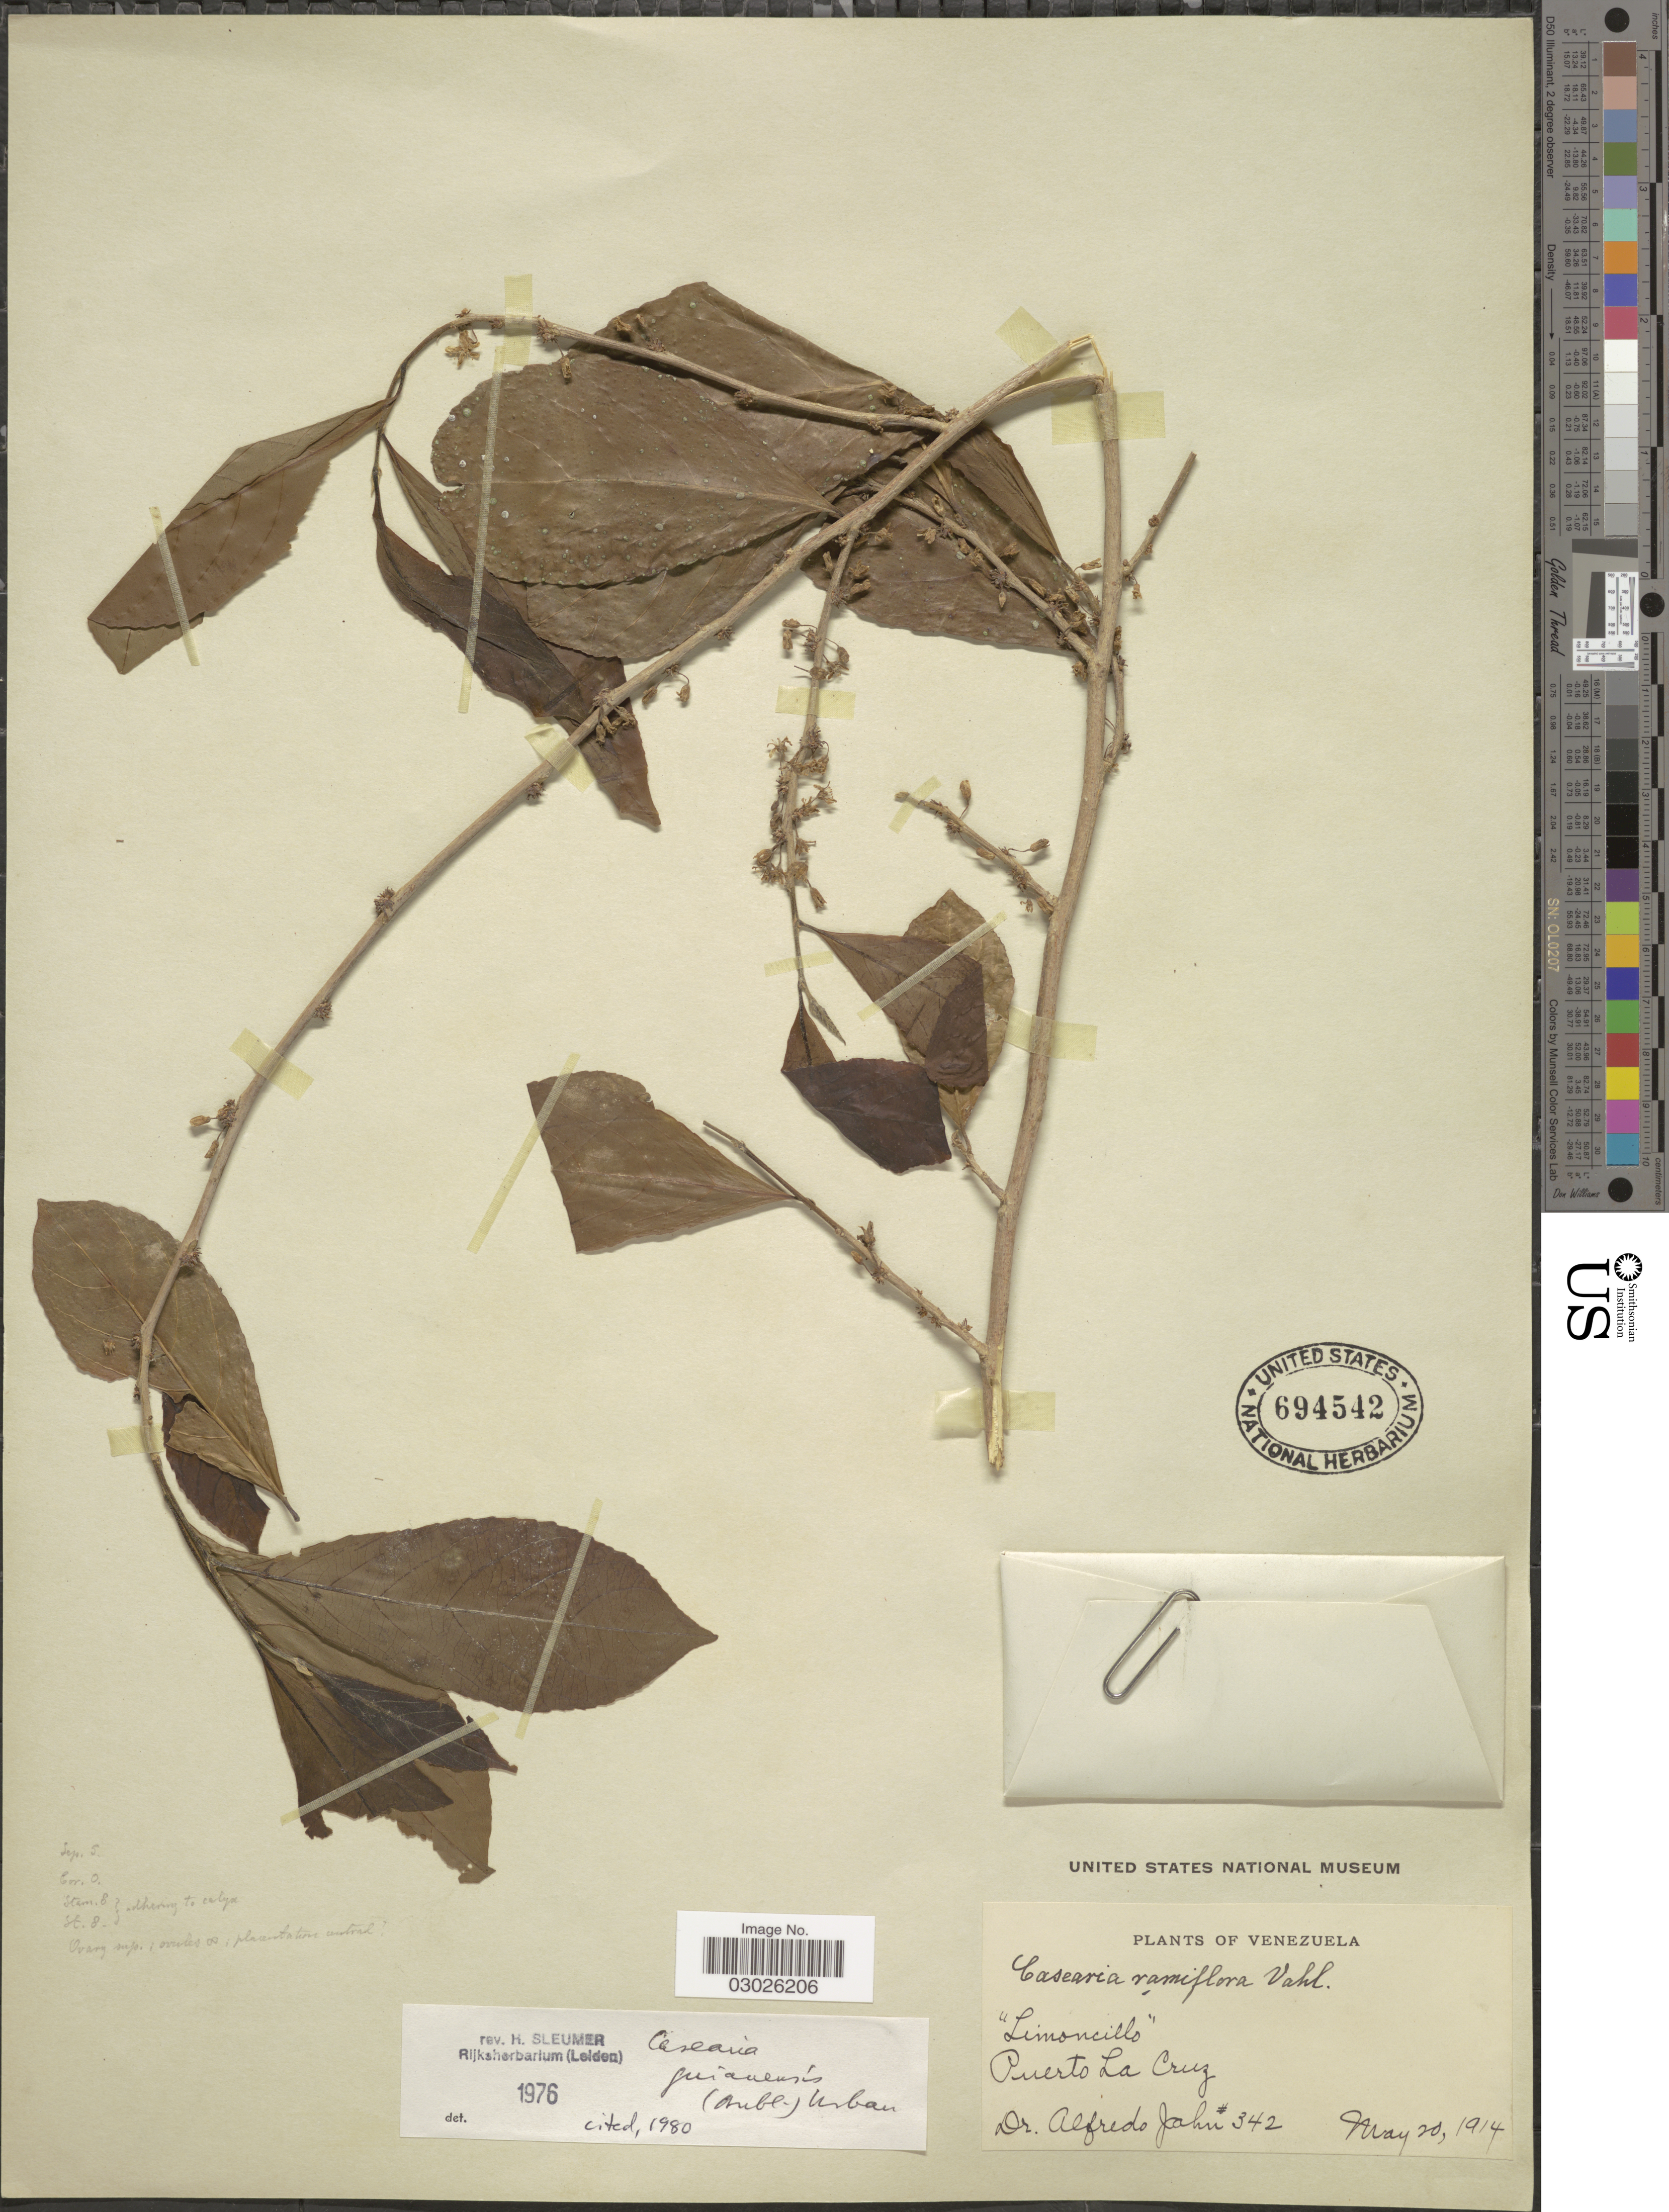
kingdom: Plantae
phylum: Tracheophyta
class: Magnoliopsida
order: Malpighiales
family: Salicaceae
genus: Casearia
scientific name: Casearia guianensis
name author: (Aubl.) Urb.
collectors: A. Jahn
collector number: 342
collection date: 1914-05-20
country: Venezuela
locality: Puerto La Cruz.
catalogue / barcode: US 694542